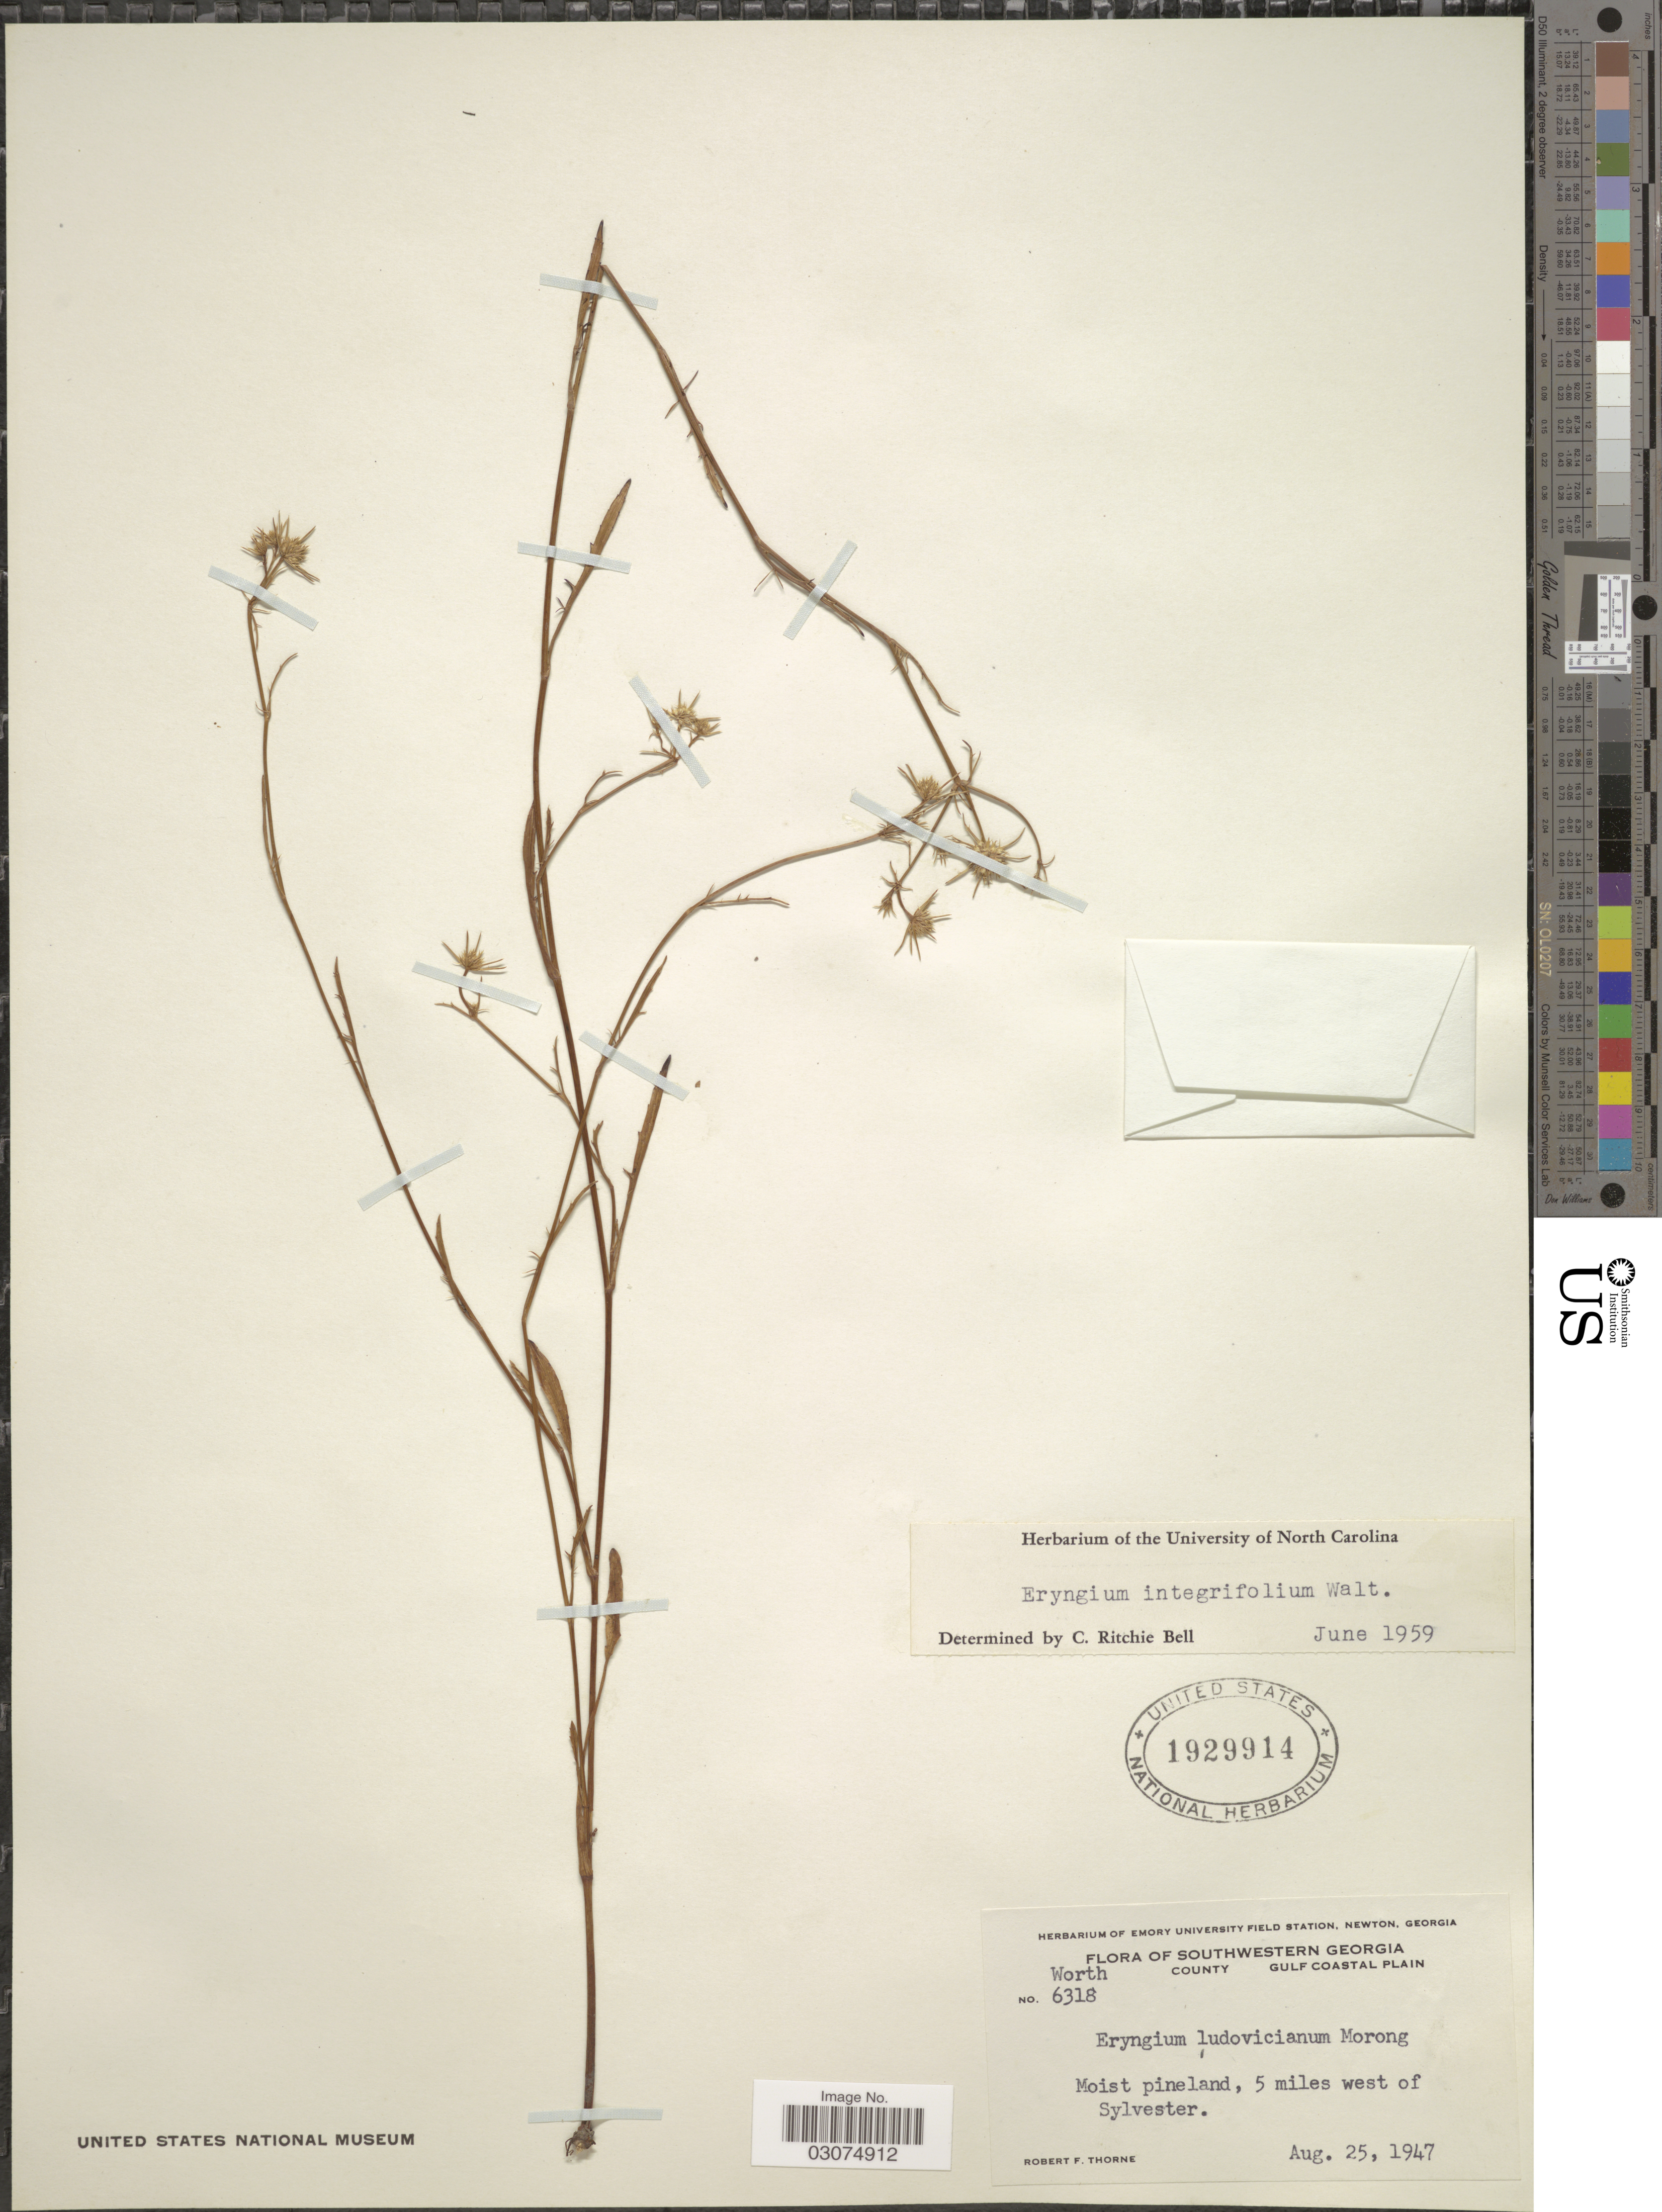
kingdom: Plantae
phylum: Tracheophyta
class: Magnoliopsida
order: Apiales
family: Apiaceae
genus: Eryngium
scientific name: Eryngium integrifolium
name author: Walter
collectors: R. F. Thorne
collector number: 6318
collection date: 1947-08-25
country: United States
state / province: Georgia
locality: Southwestern Georgia. Worth County. Gulf Coastal Plain. Moist pineland, 5 miles west of Sylvester.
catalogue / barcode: US 1929914